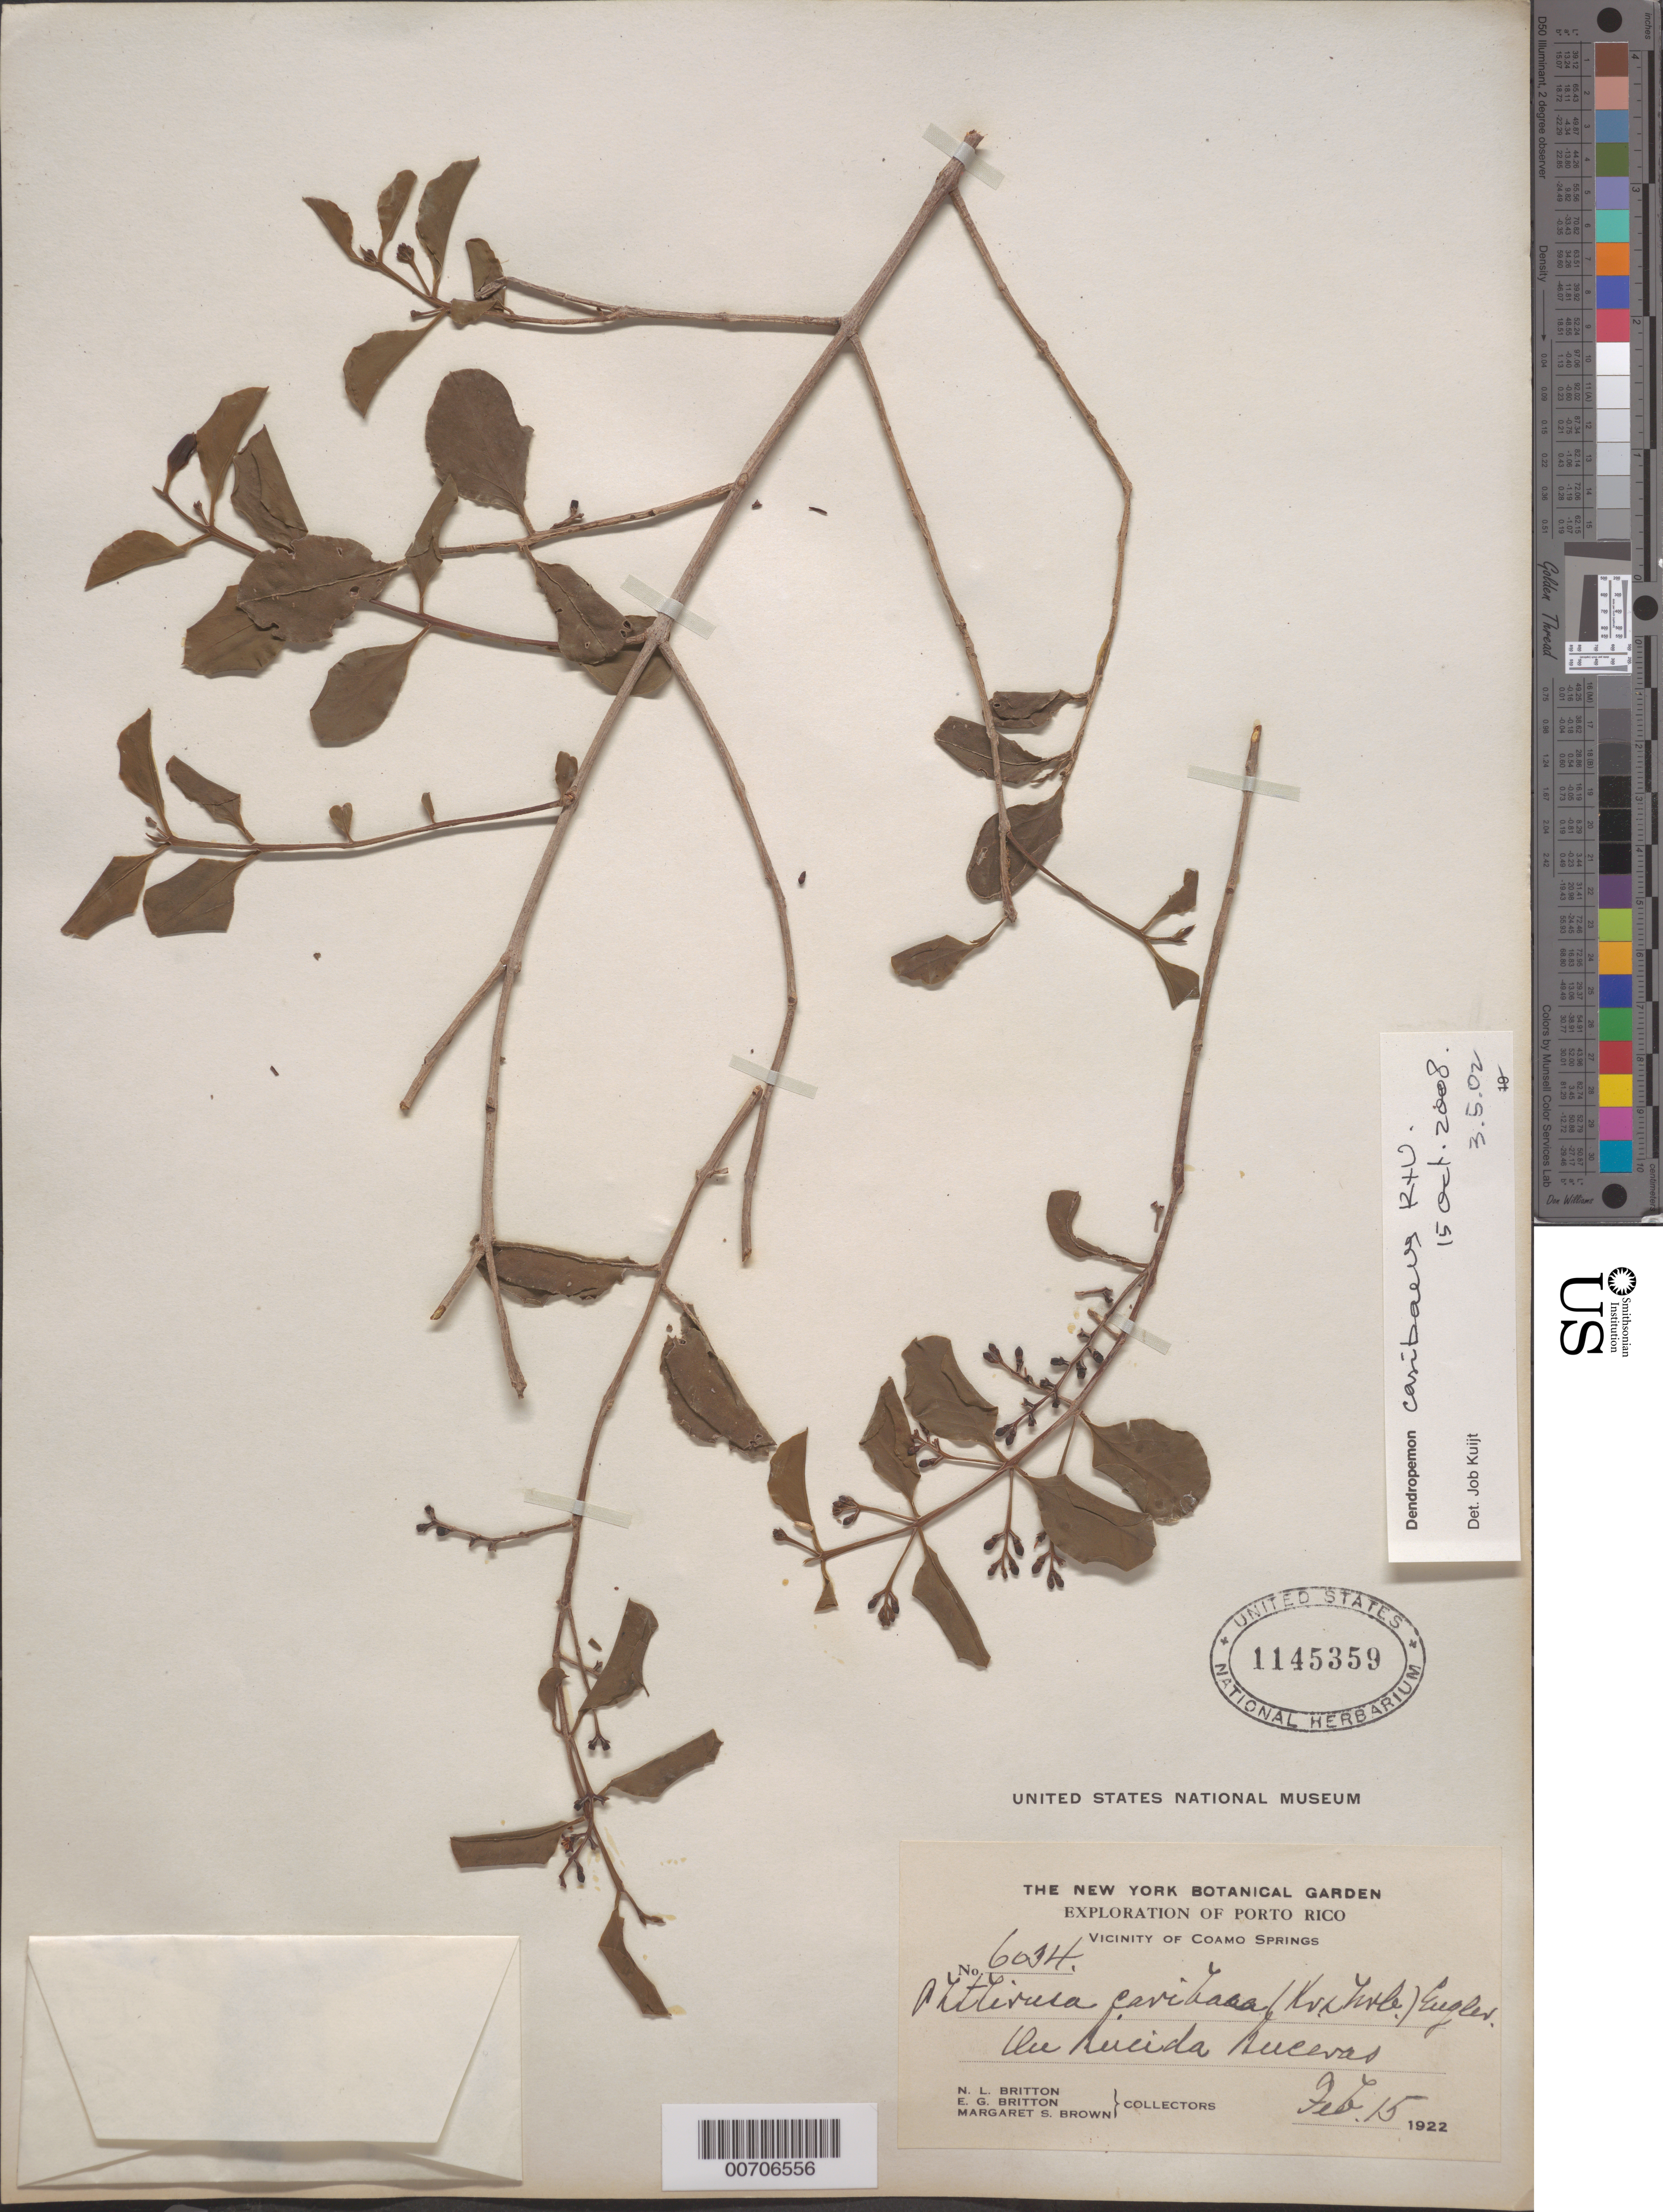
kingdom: Plantae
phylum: Tracheophyta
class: Magnoliopsida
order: Santalales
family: Loranthaceae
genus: Dendropemon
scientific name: Dendropemon caribaeus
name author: Krug & Urb.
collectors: N. Britton, E. G. Britton & M. S. Brown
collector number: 6034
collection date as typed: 15 Feb 1922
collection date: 1922-02-15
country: Puerto Rico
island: Greater Antilles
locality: Coamo Springs, vic of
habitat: On Nucida Nueavas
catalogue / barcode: US 1145359